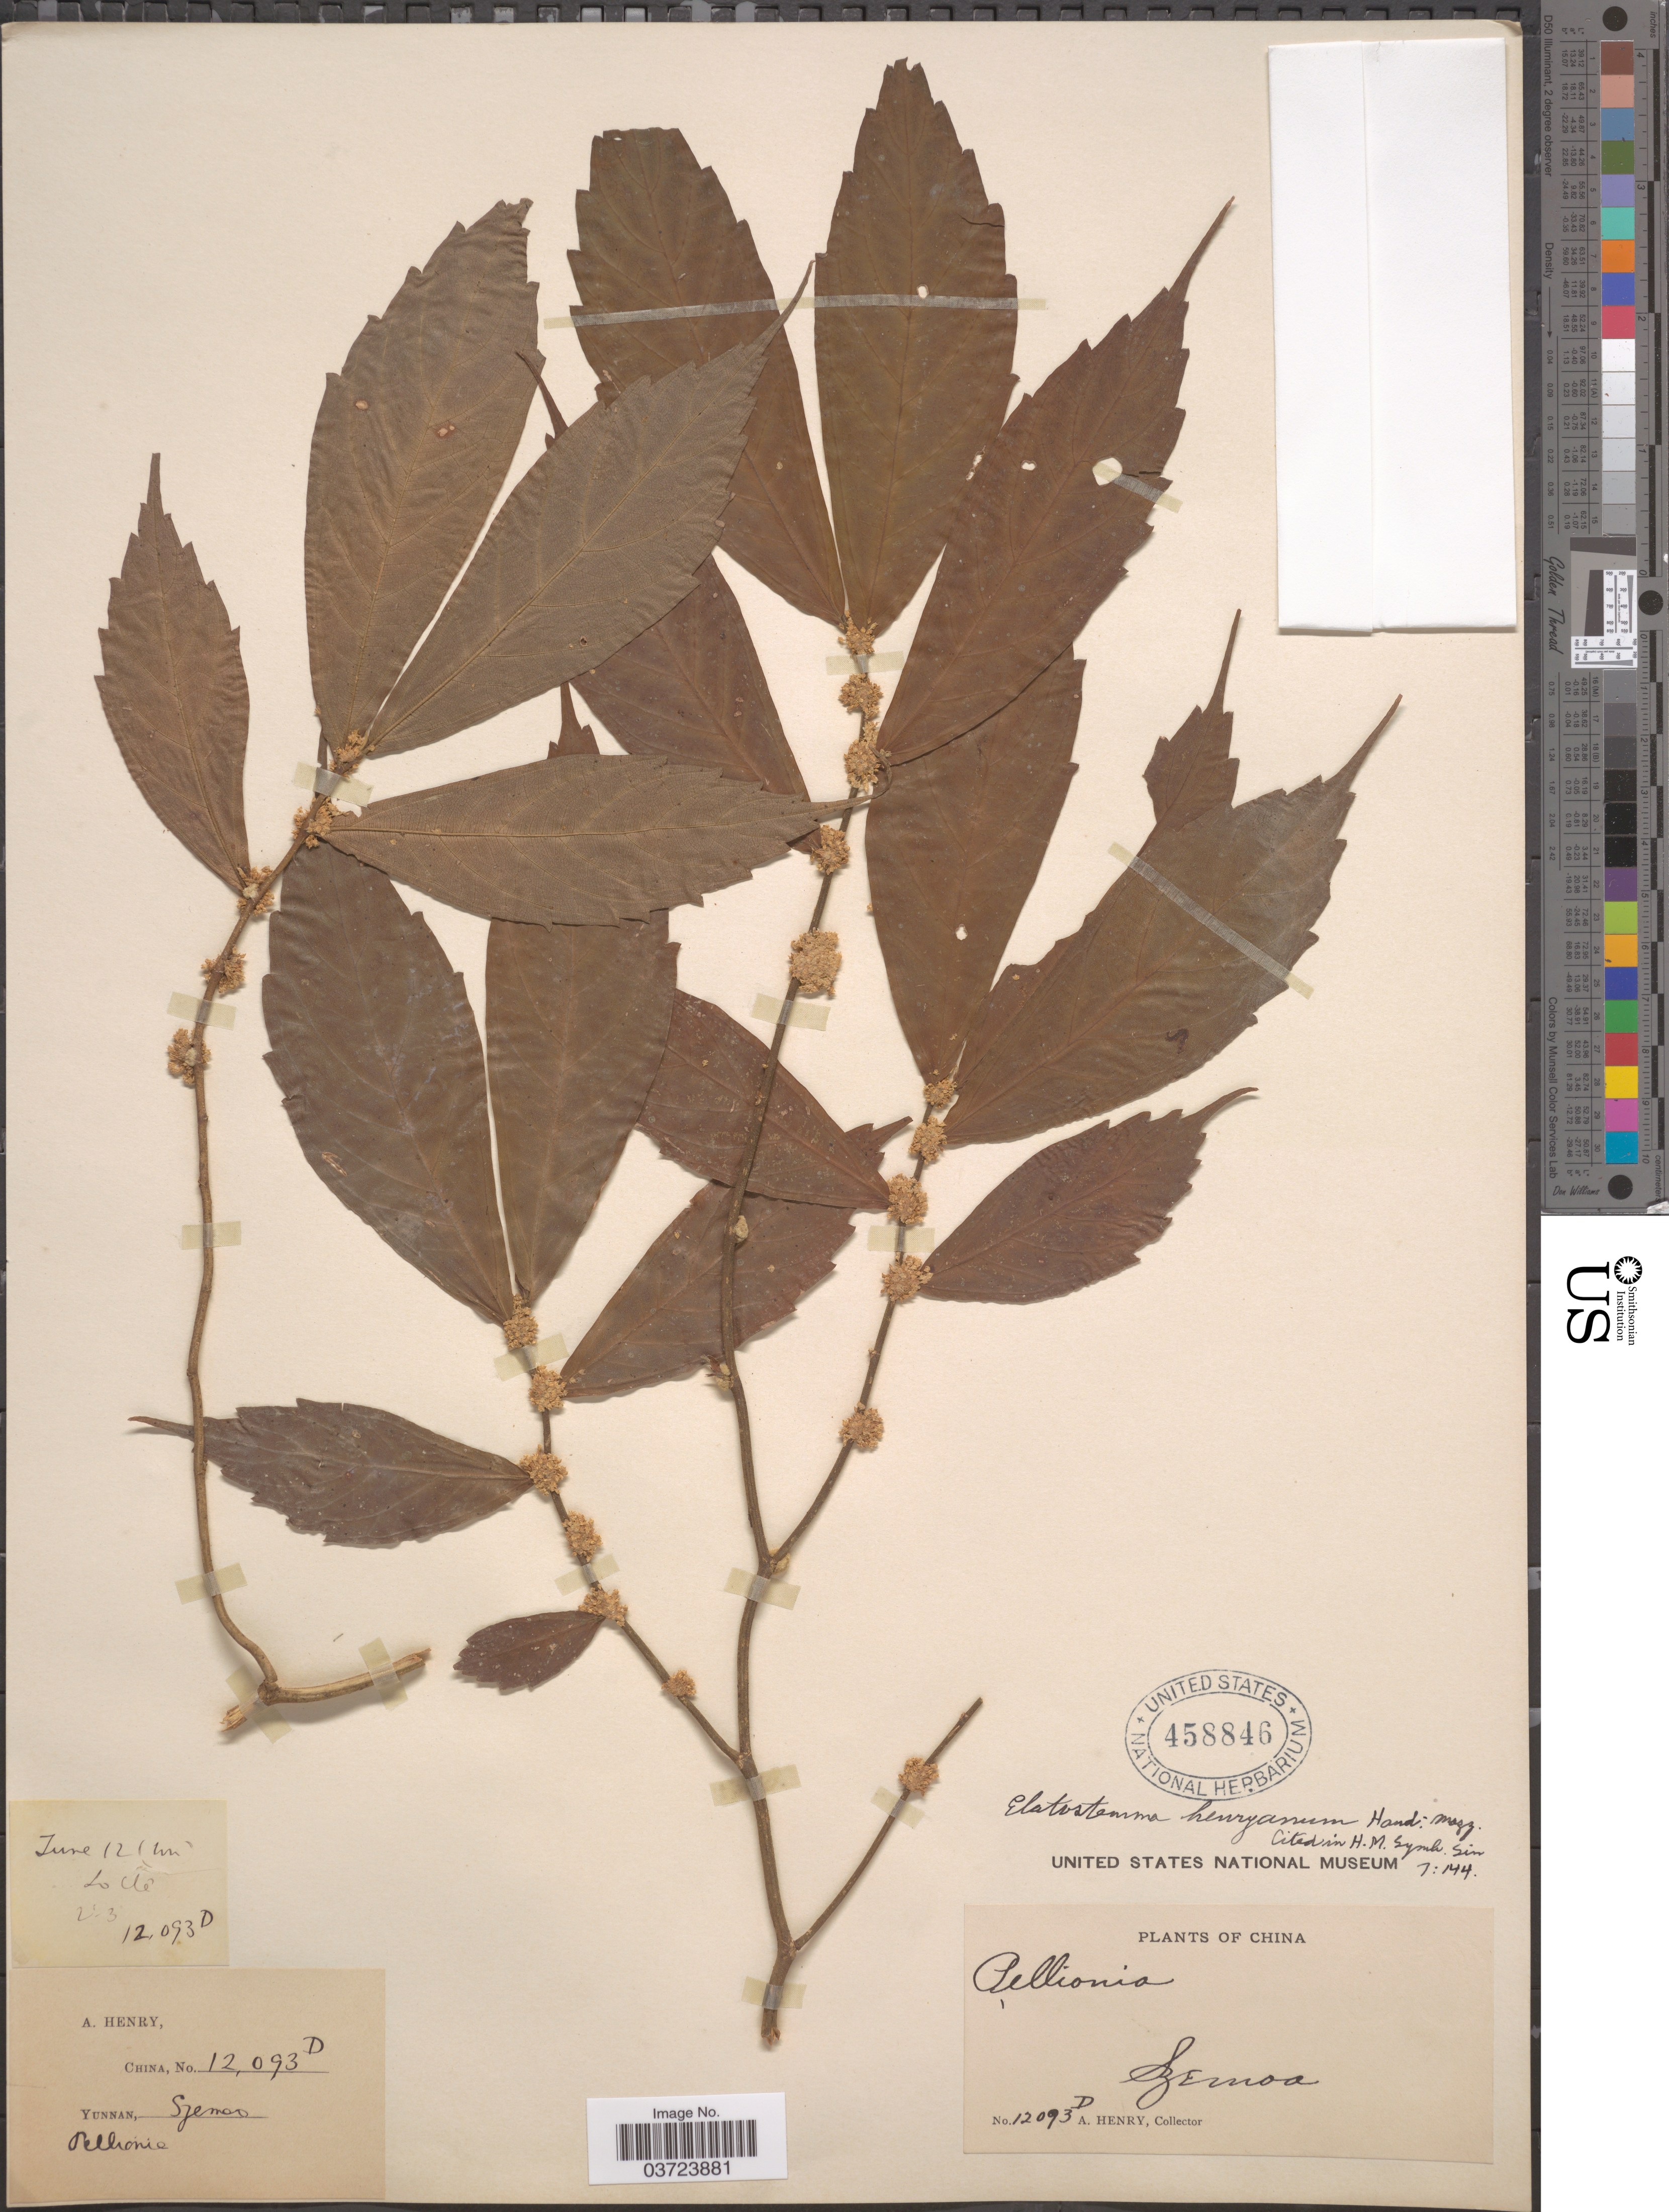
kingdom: Plantae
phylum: Tracheophyta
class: Magnoliopsida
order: Rosales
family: Urticaceae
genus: Elatostema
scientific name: Elatostema henryanum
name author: Hand.-Mazz.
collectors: A. Henry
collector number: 12093 D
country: China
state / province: Yunnan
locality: Szemoa.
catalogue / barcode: US 458846